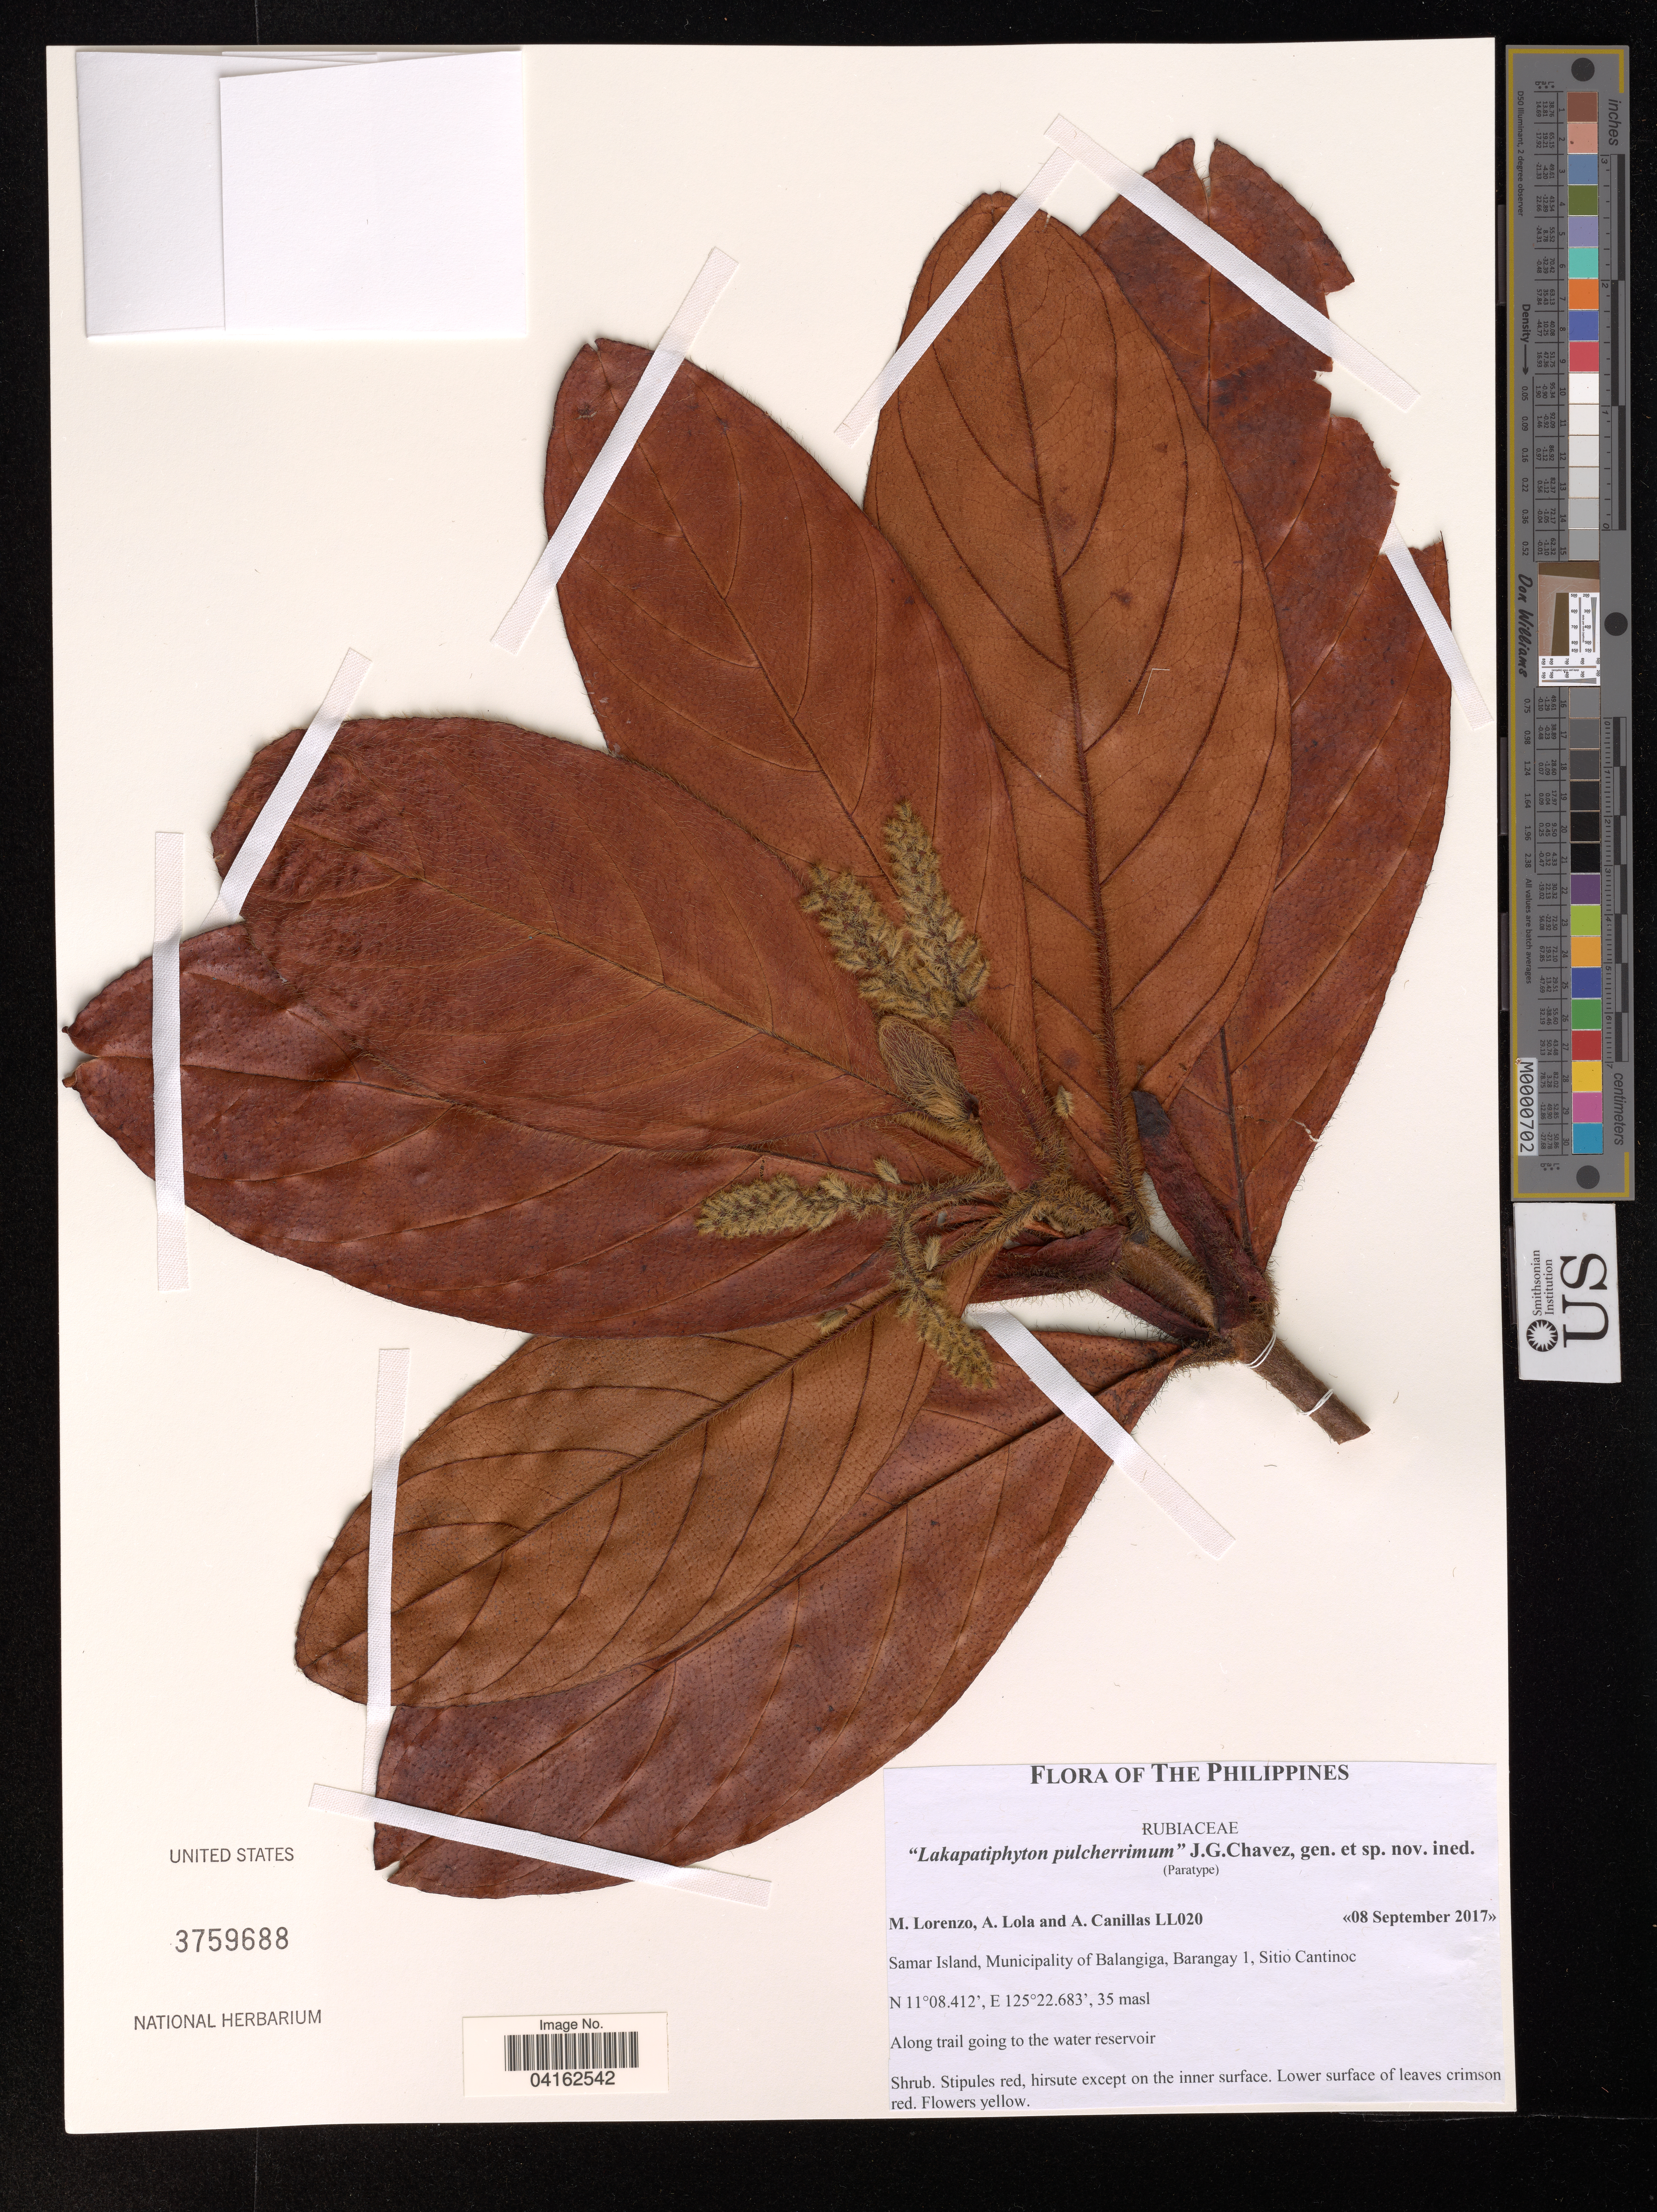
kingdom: Plantae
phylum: Tracheophyta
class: Magnoliopsida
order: Gentianales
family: Rubiaceae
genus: Lasianthus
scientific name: Lasianthus japonicus subsp. japonicus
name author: Miq.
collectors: M. Lorenzo, A. Lola & A. Canillas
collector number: LL020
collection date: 2017-09-08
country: Philippines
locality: Samar Island, Municipality of Balangiga, Barangay 1, Sitio Cantinoc.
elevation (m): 35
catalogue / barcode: US 3759688